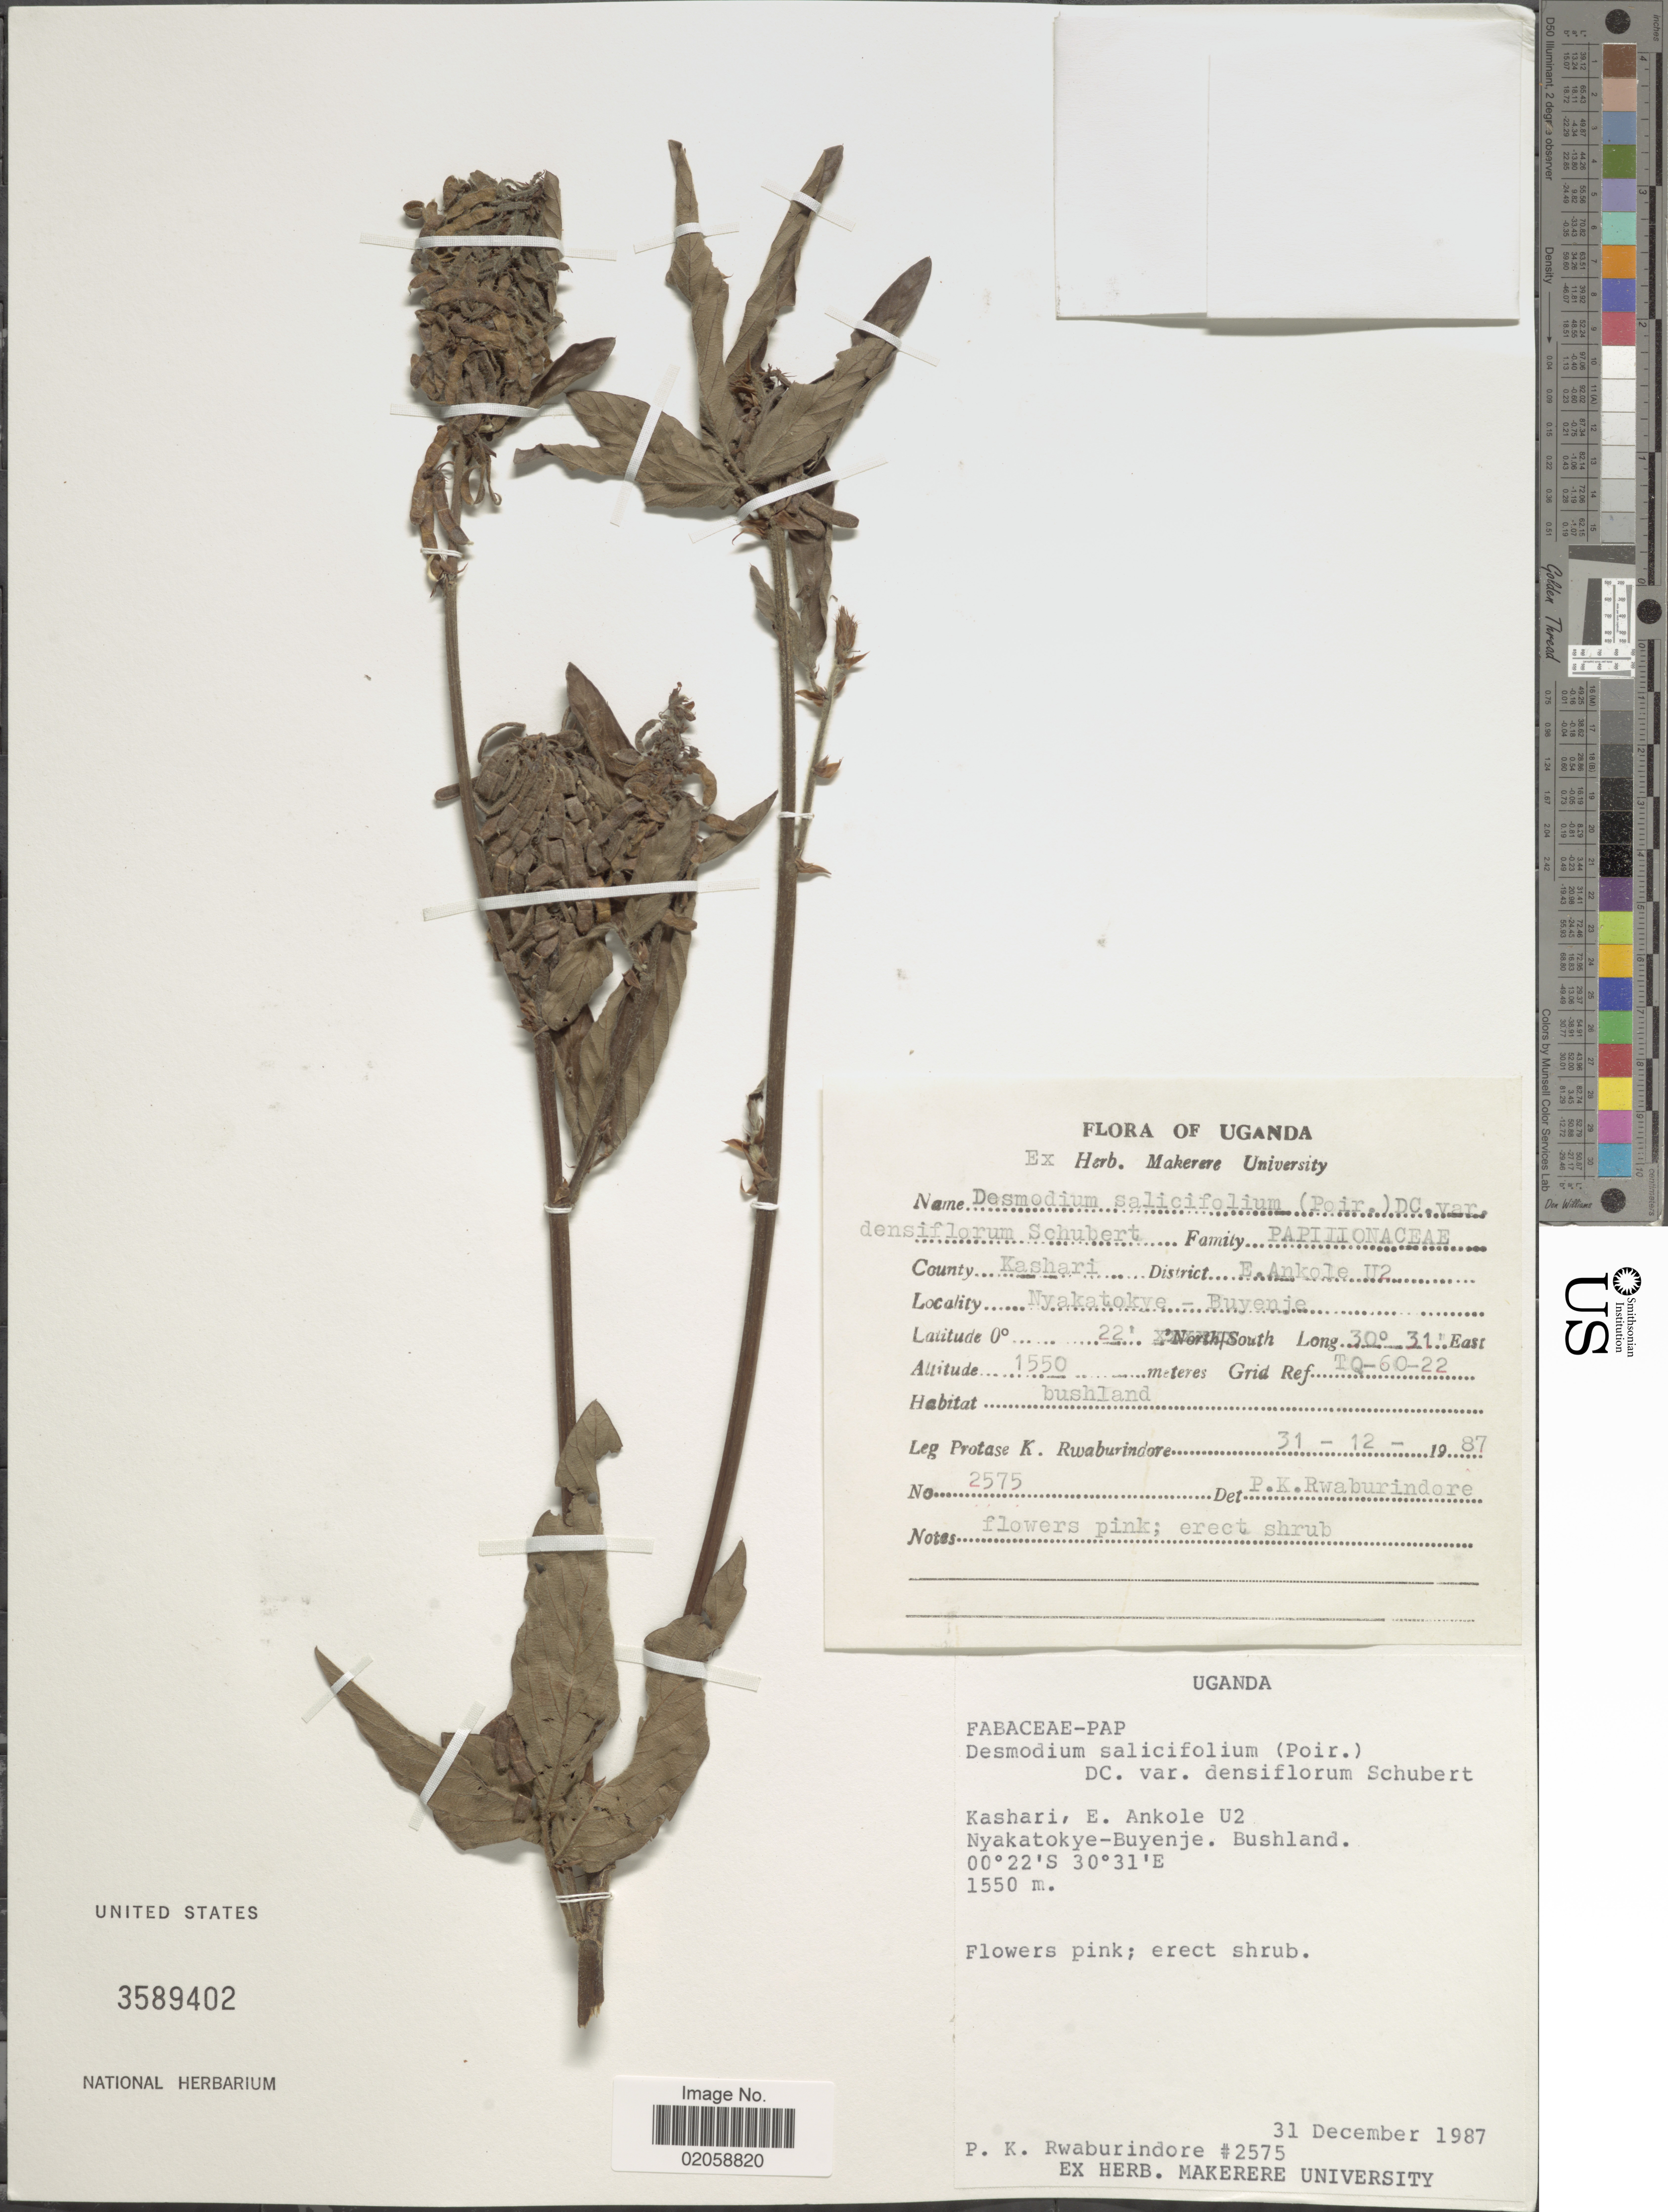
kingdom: Plantae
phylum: Tracheophyta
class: Magnoliopsida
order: Fabales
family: Fabaceae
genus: Pleurolobus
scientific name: Pleurolobus salicifolius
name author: (Poir.) H. Ohashi & K. Ohashi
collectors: P. Rwaburindore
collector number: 2575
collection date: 1987-12-31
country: Uganda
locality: County Kashari. District W. Ankole U2. Nyakatokve-Buyenje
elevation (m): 1550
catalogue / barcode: US 3589402